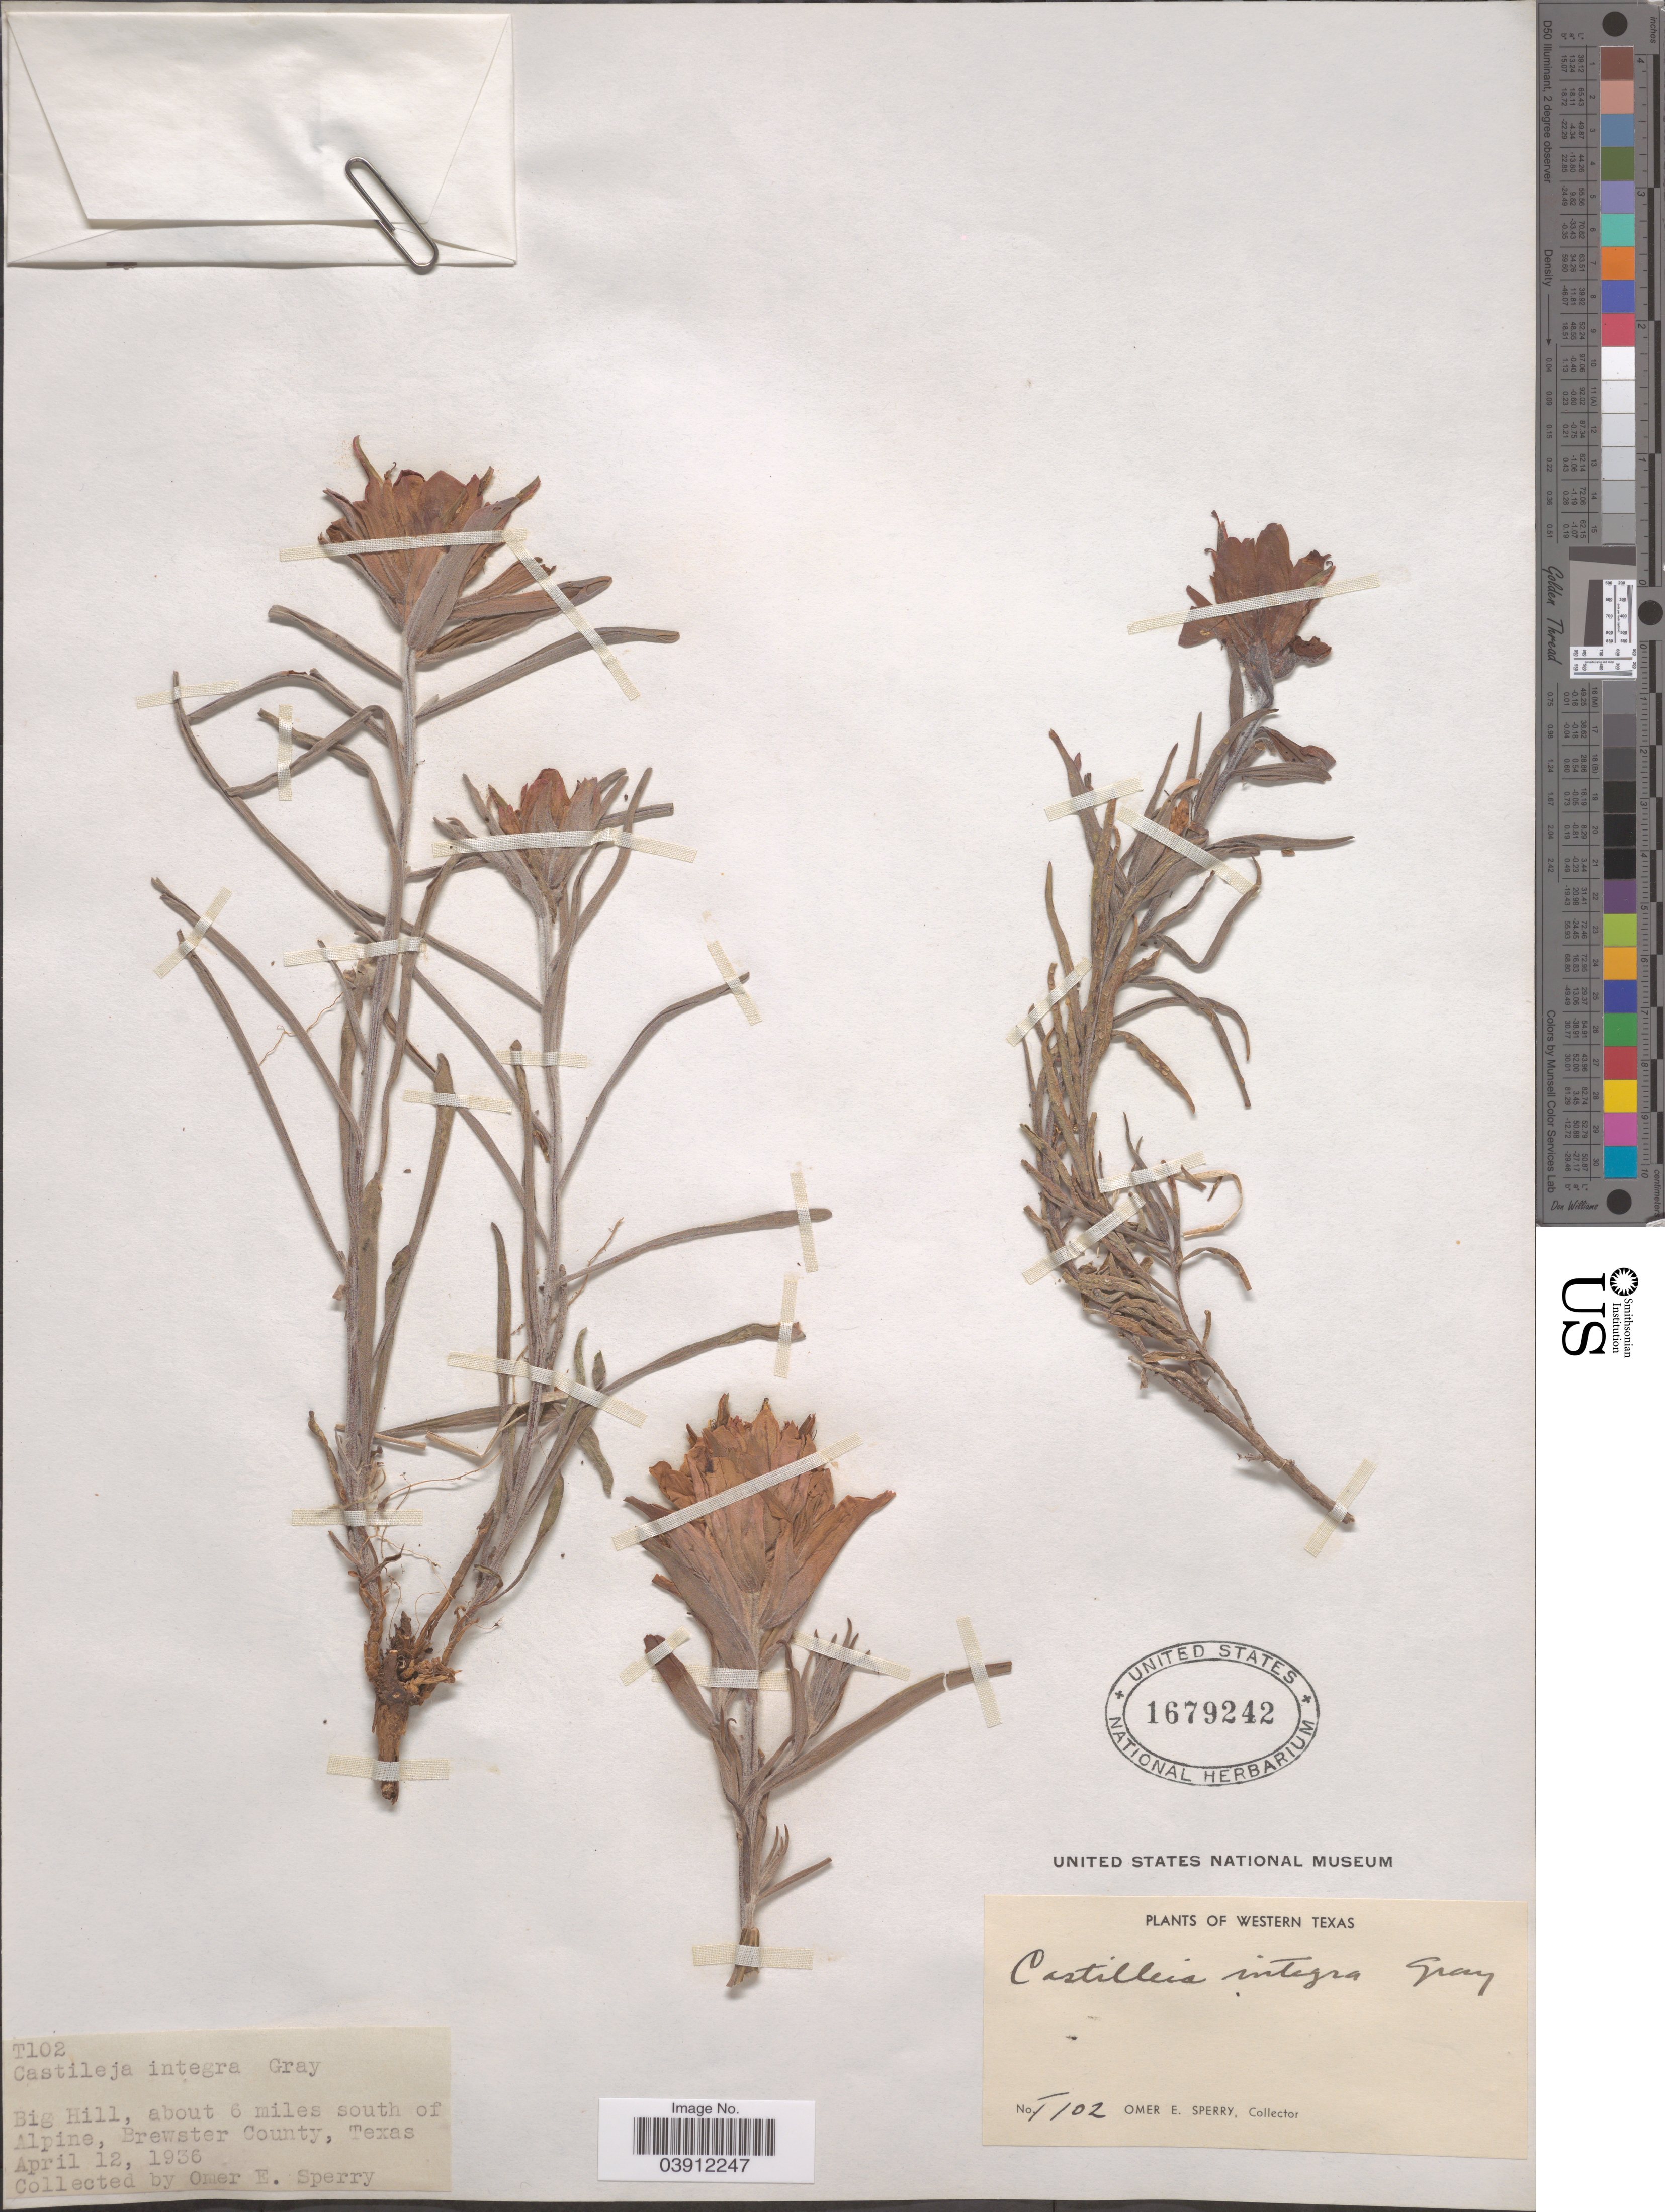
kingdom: Plantae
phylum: Tracheophyta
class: Magnoliopsida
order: Lamiales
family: Orobanchaceae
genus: Castilleja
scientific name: Castilleja integra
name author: A. Gray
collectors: O. E. Sperry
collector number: T102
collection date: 1936-04-12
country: United States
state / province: Texas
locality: Western Texas. Big Hill, about 6 miles south of Alpine, Brewster County.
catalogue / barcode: US 1679242